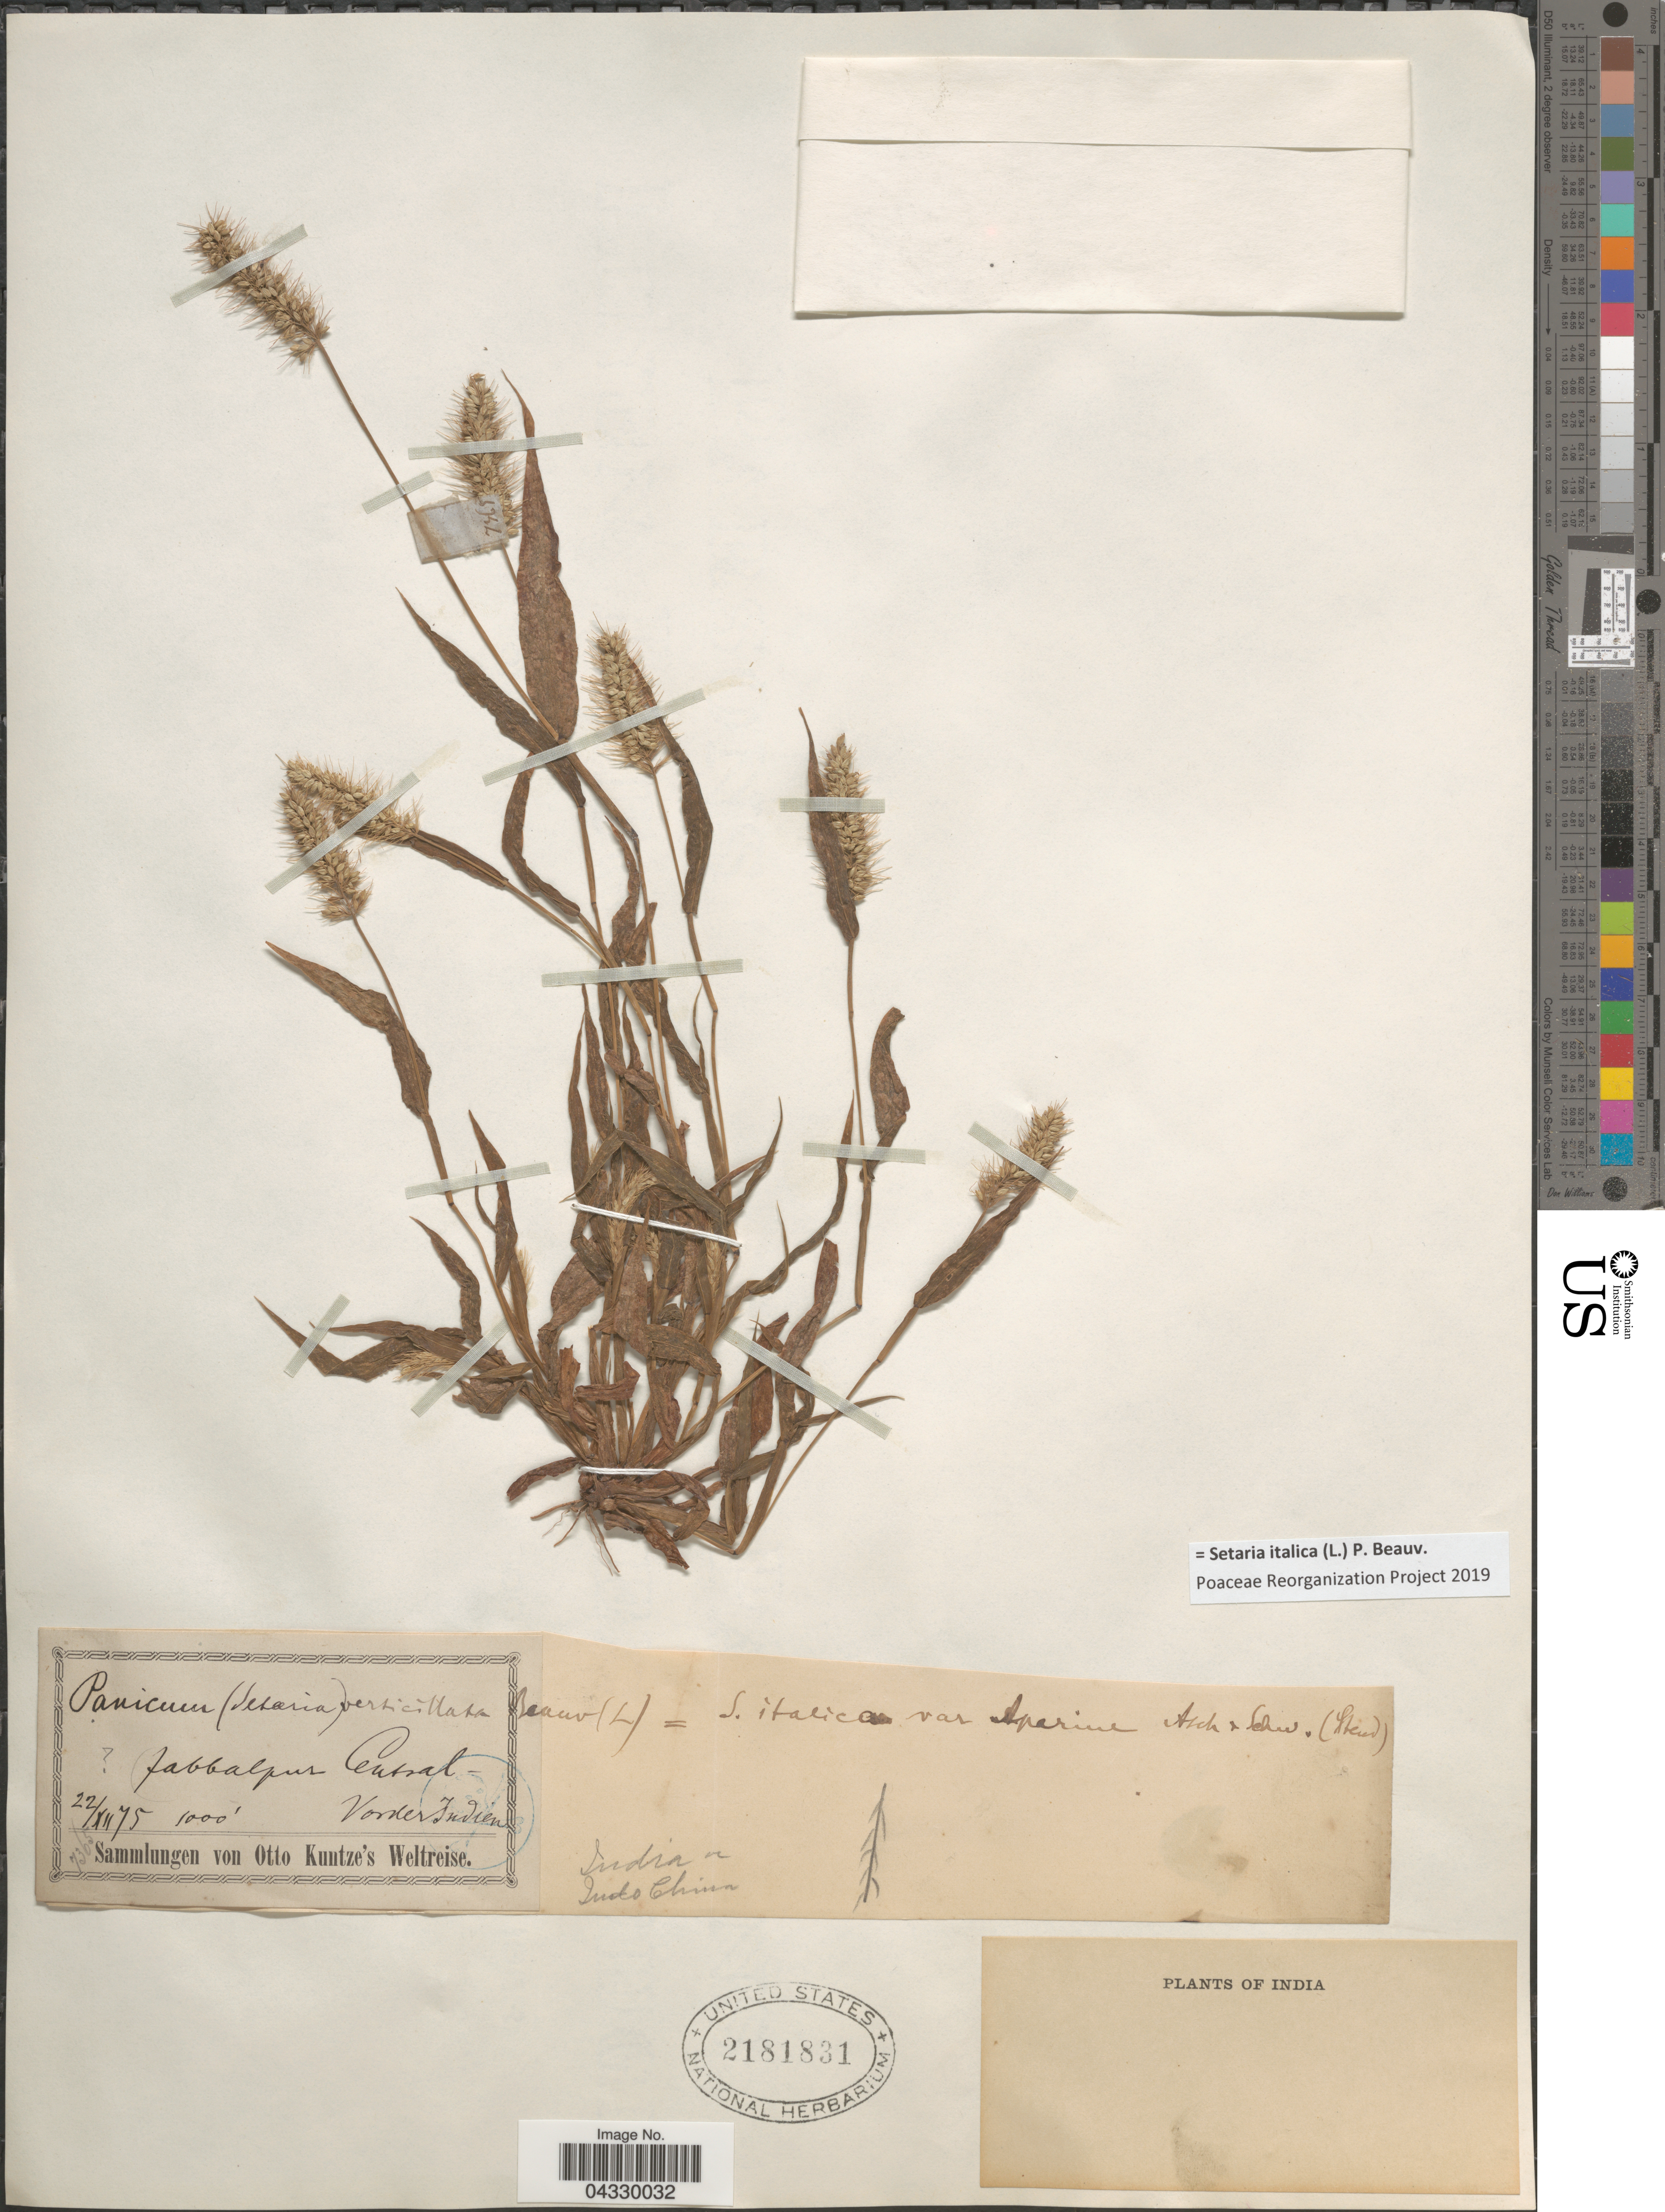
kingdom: Plantae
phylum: Tracheophyta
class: Liliopsida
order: Poales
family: Poaceae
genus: Setaria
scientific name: Setaria italica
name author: (L.) P. Beauv.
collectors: C.E.O. Kuntze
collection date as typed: Transcribed d/m/y: 22/12/75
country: India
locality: Vorder Indien. Otto Kuntze's Weltreise. India or Indo China.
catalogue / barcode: US 2181831